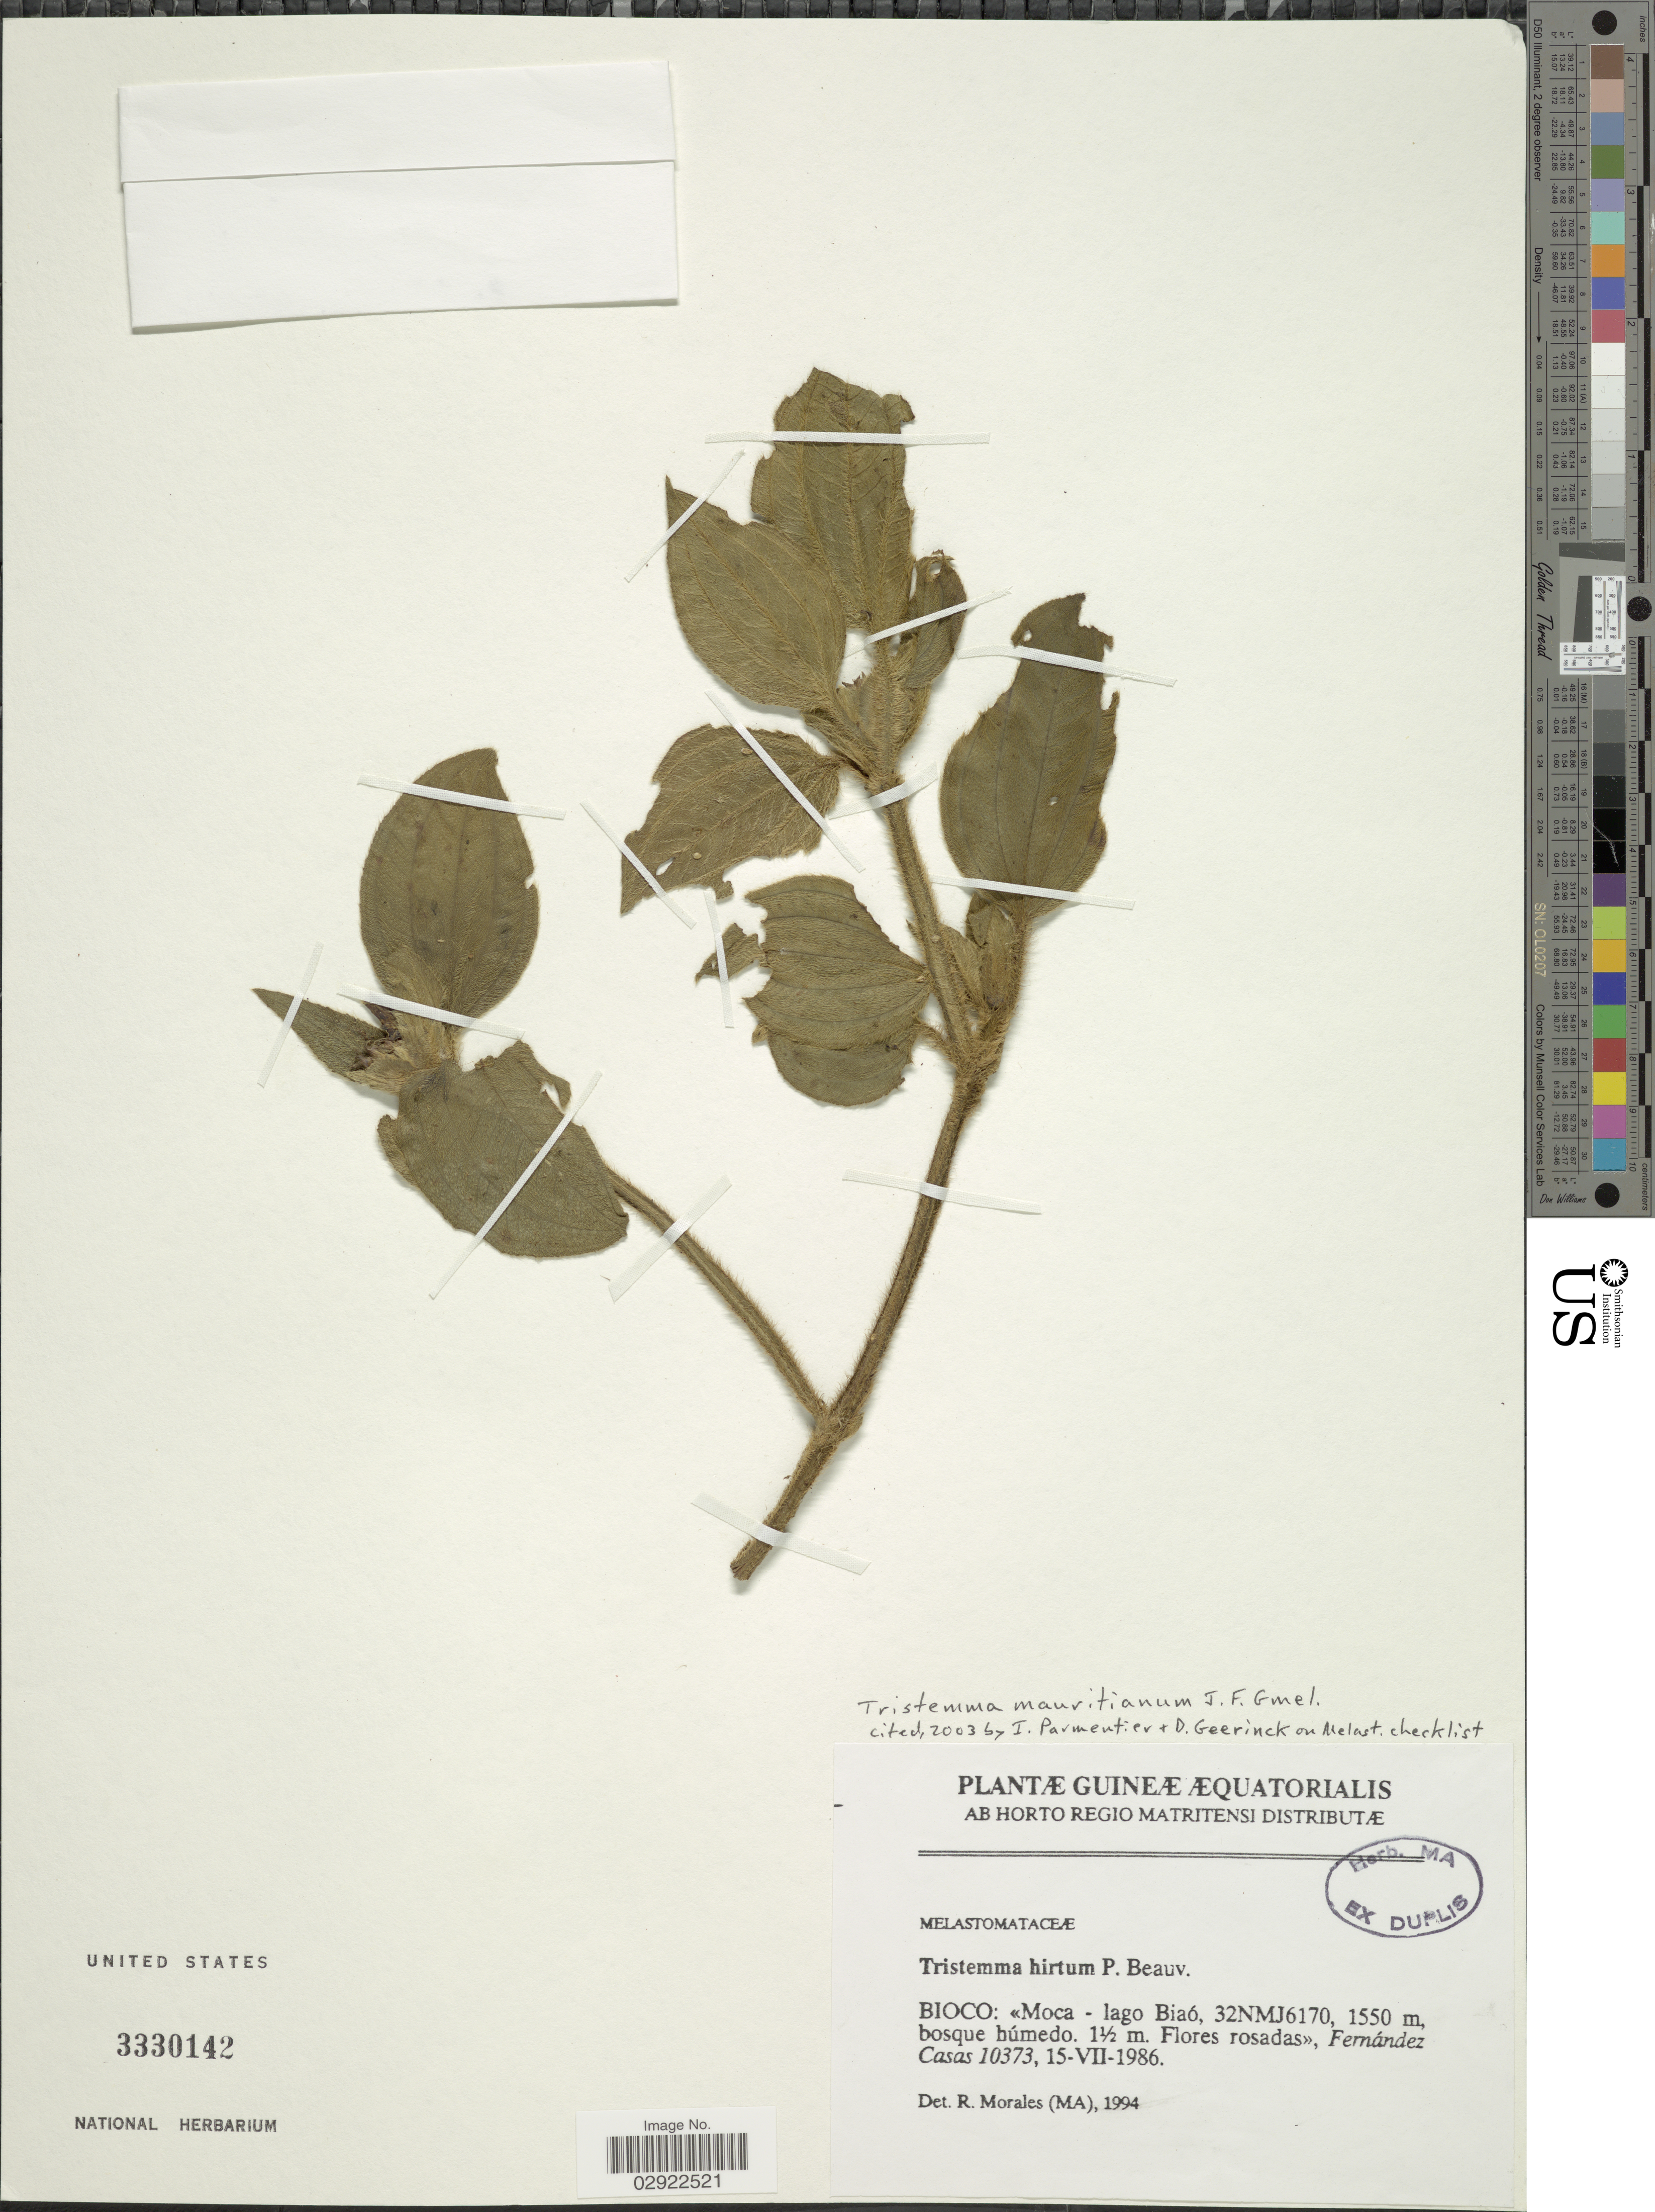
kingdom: Plantae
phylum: Tracheophyta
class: Magnoliopsida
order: Myrtales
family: Melastomataceae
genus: Tristemma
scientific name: Tristemma mauritianum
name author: J.F. Gmel.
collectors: F. Casas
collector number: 10373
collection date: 1986-07-15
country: Equatorial Guinea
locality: Bioco: Moca - lago Biaó, 32NMJ6170.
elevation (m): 1550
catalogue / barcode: US 3330142